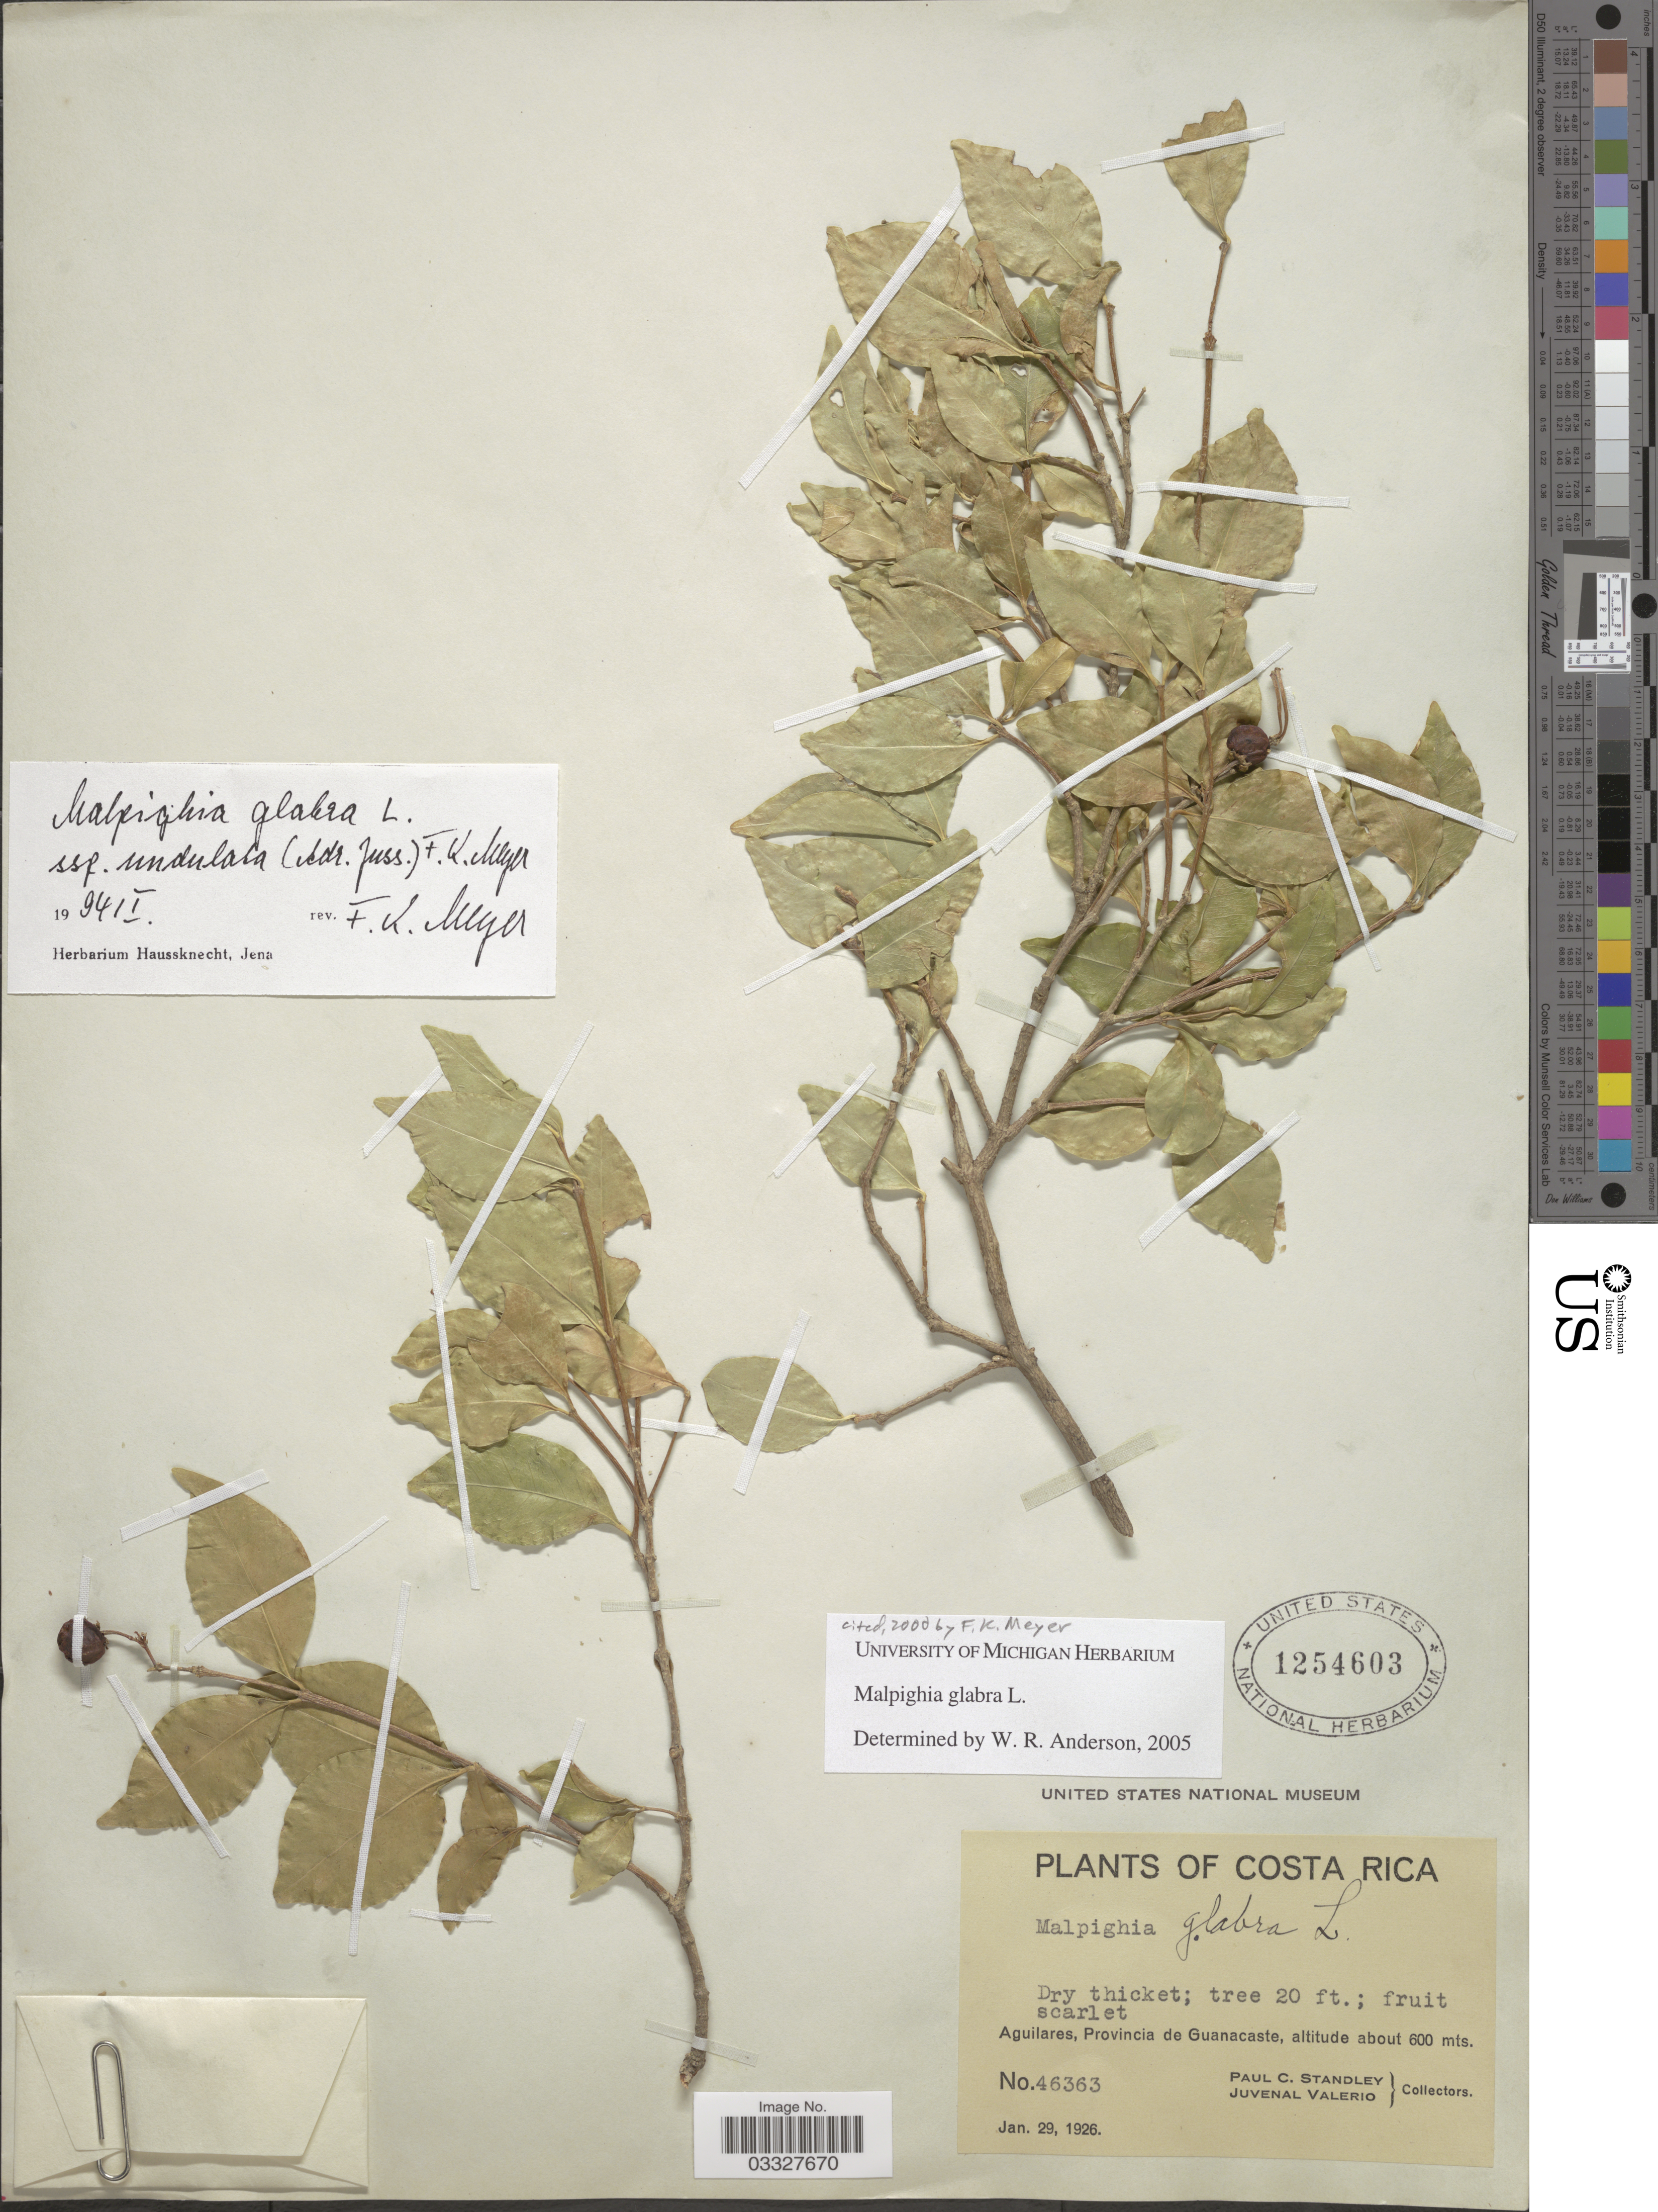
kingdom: Plantae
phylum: Tracheophyta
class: Magnoliopsida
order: Malpighiales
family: Malpighiaceae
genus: Malpighia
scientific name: Malpighia glabra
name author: L.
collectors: P. C. Standley & J. Valerio R.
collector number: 46363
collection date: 1926-01-29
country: Costa Rica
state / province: Guanacaste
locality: Aguilares.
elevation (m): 600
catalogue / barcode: US 1254603